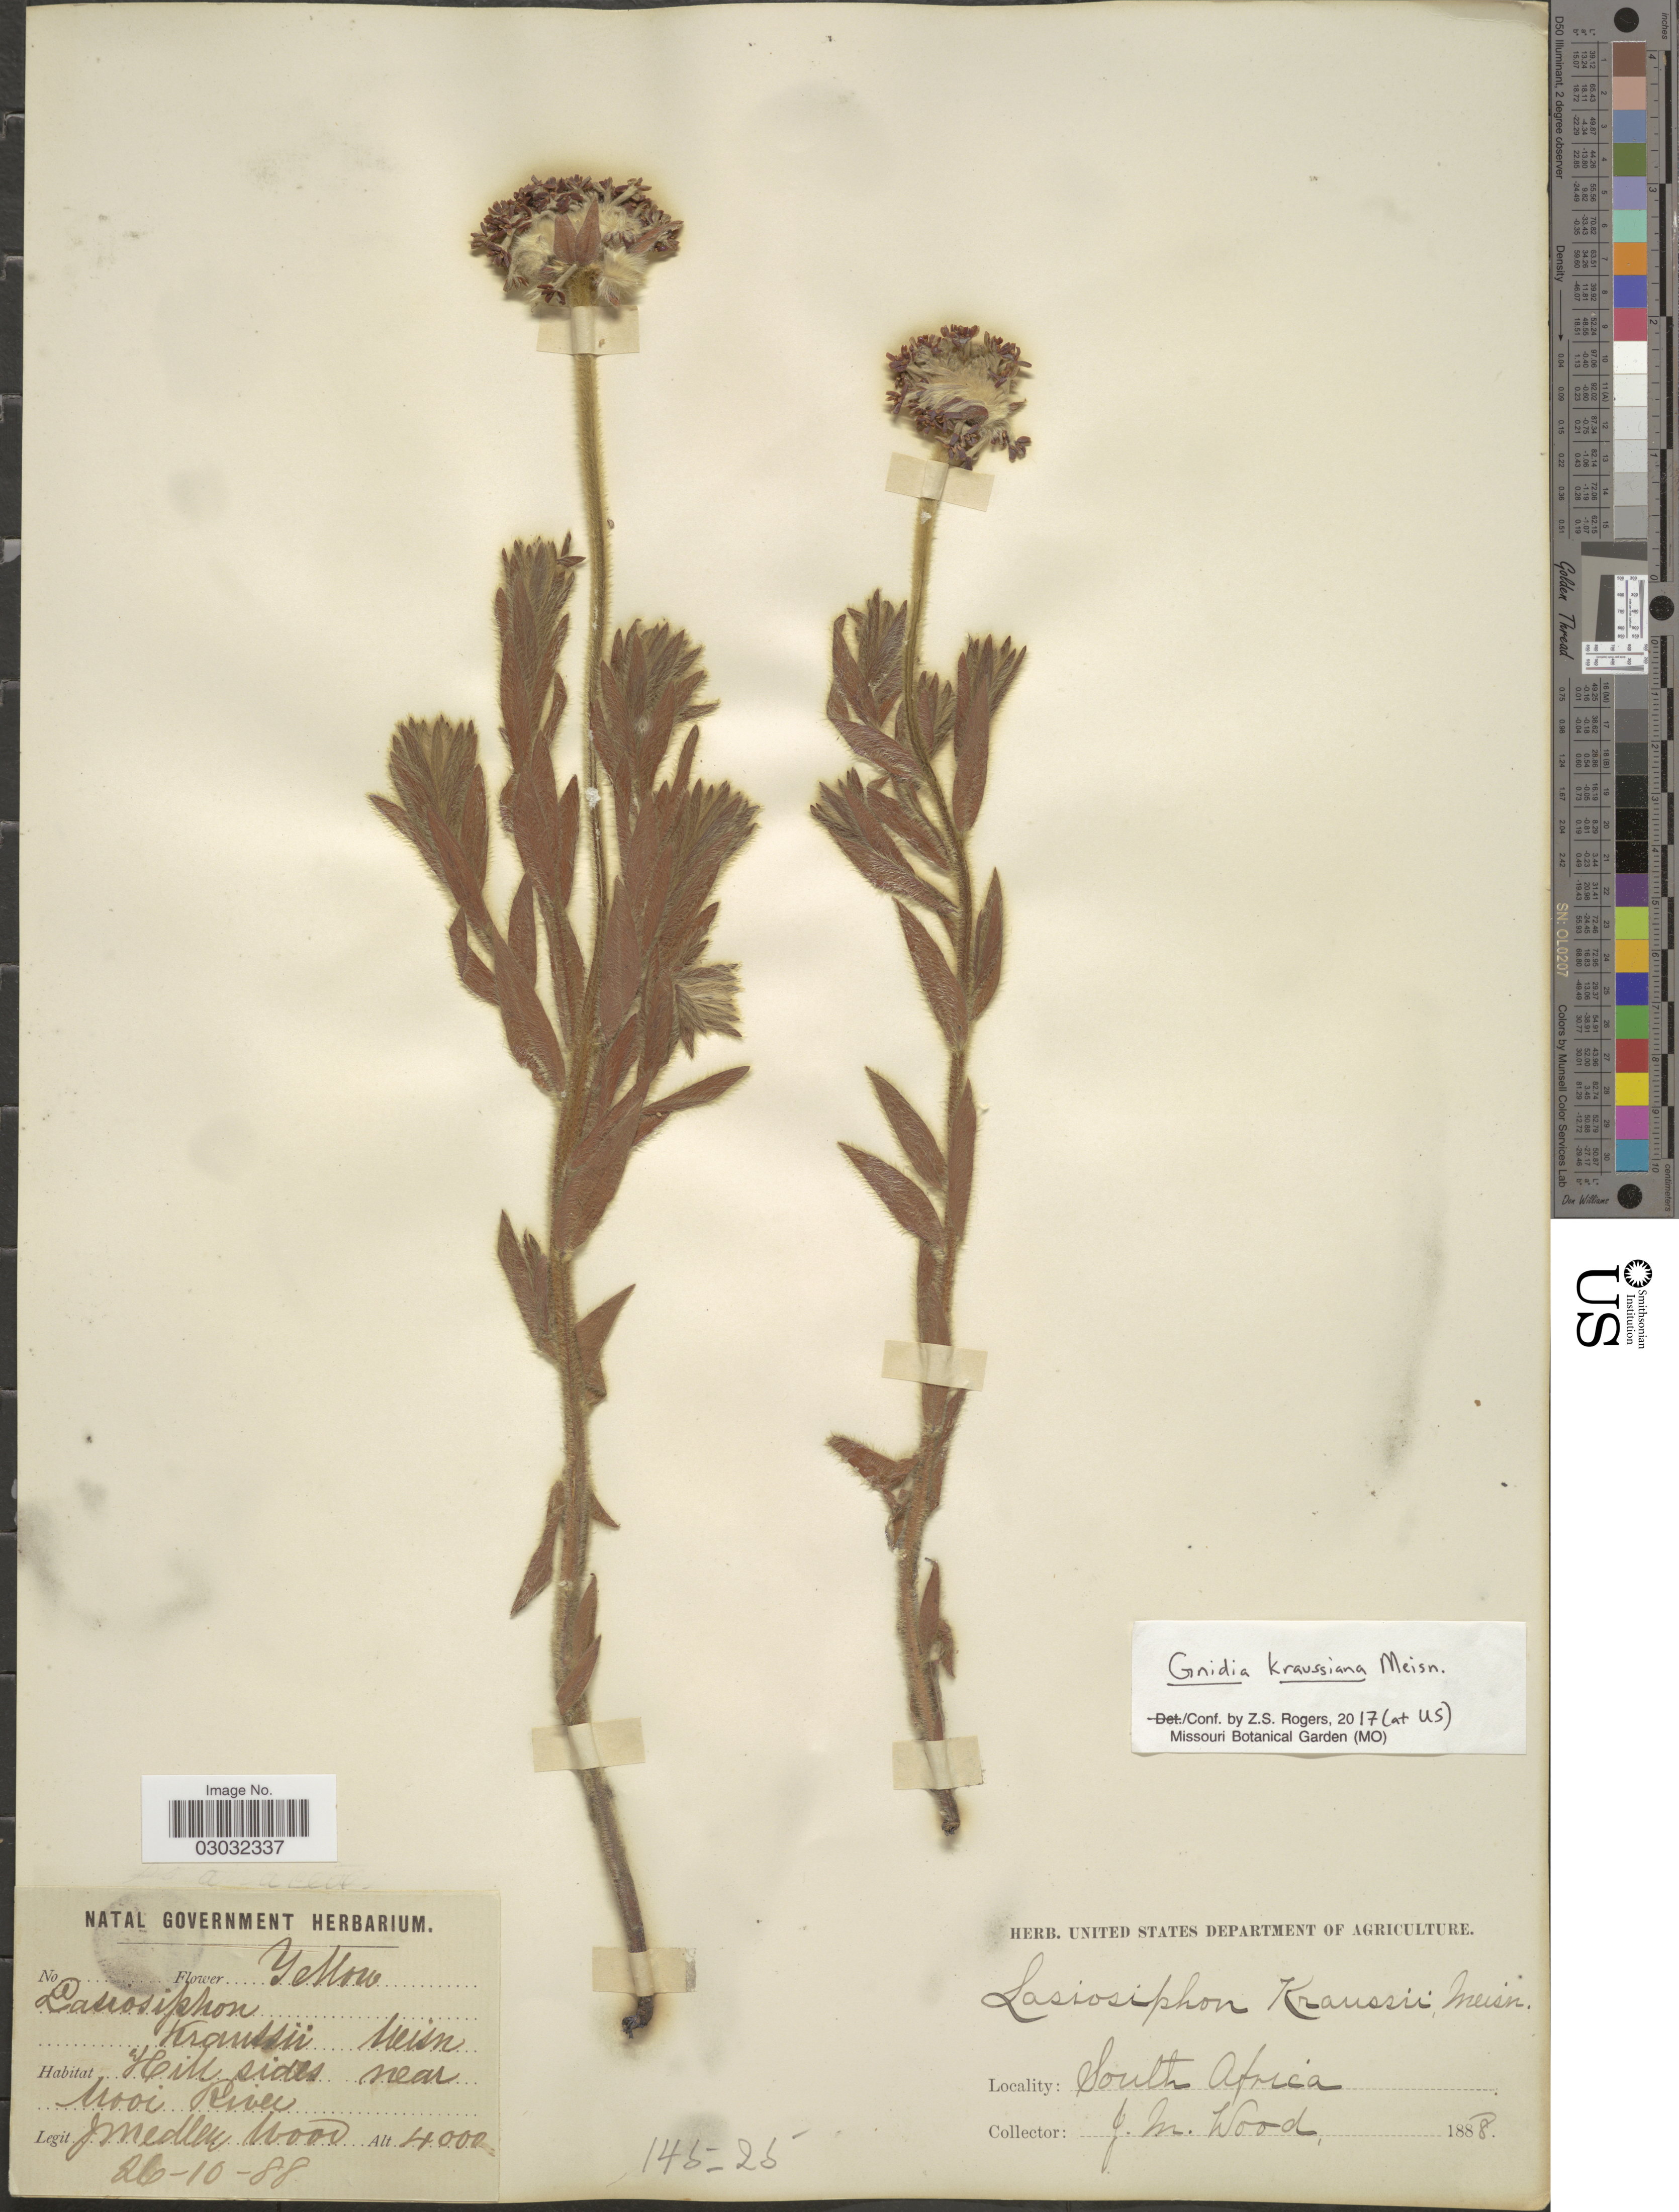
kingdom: Plantae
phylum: Tracheophyta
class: Magnoliopsida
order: Malvales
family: Thymelaeaceae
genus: Lasiosiphon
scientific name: Lasiosiphon kraussianus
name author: (Meisn.) Meisn.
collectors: J. Medley Wood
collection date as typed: Transcribed d/m/y: 26/10/88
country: South Africa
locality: Hill sides near Mooi River.